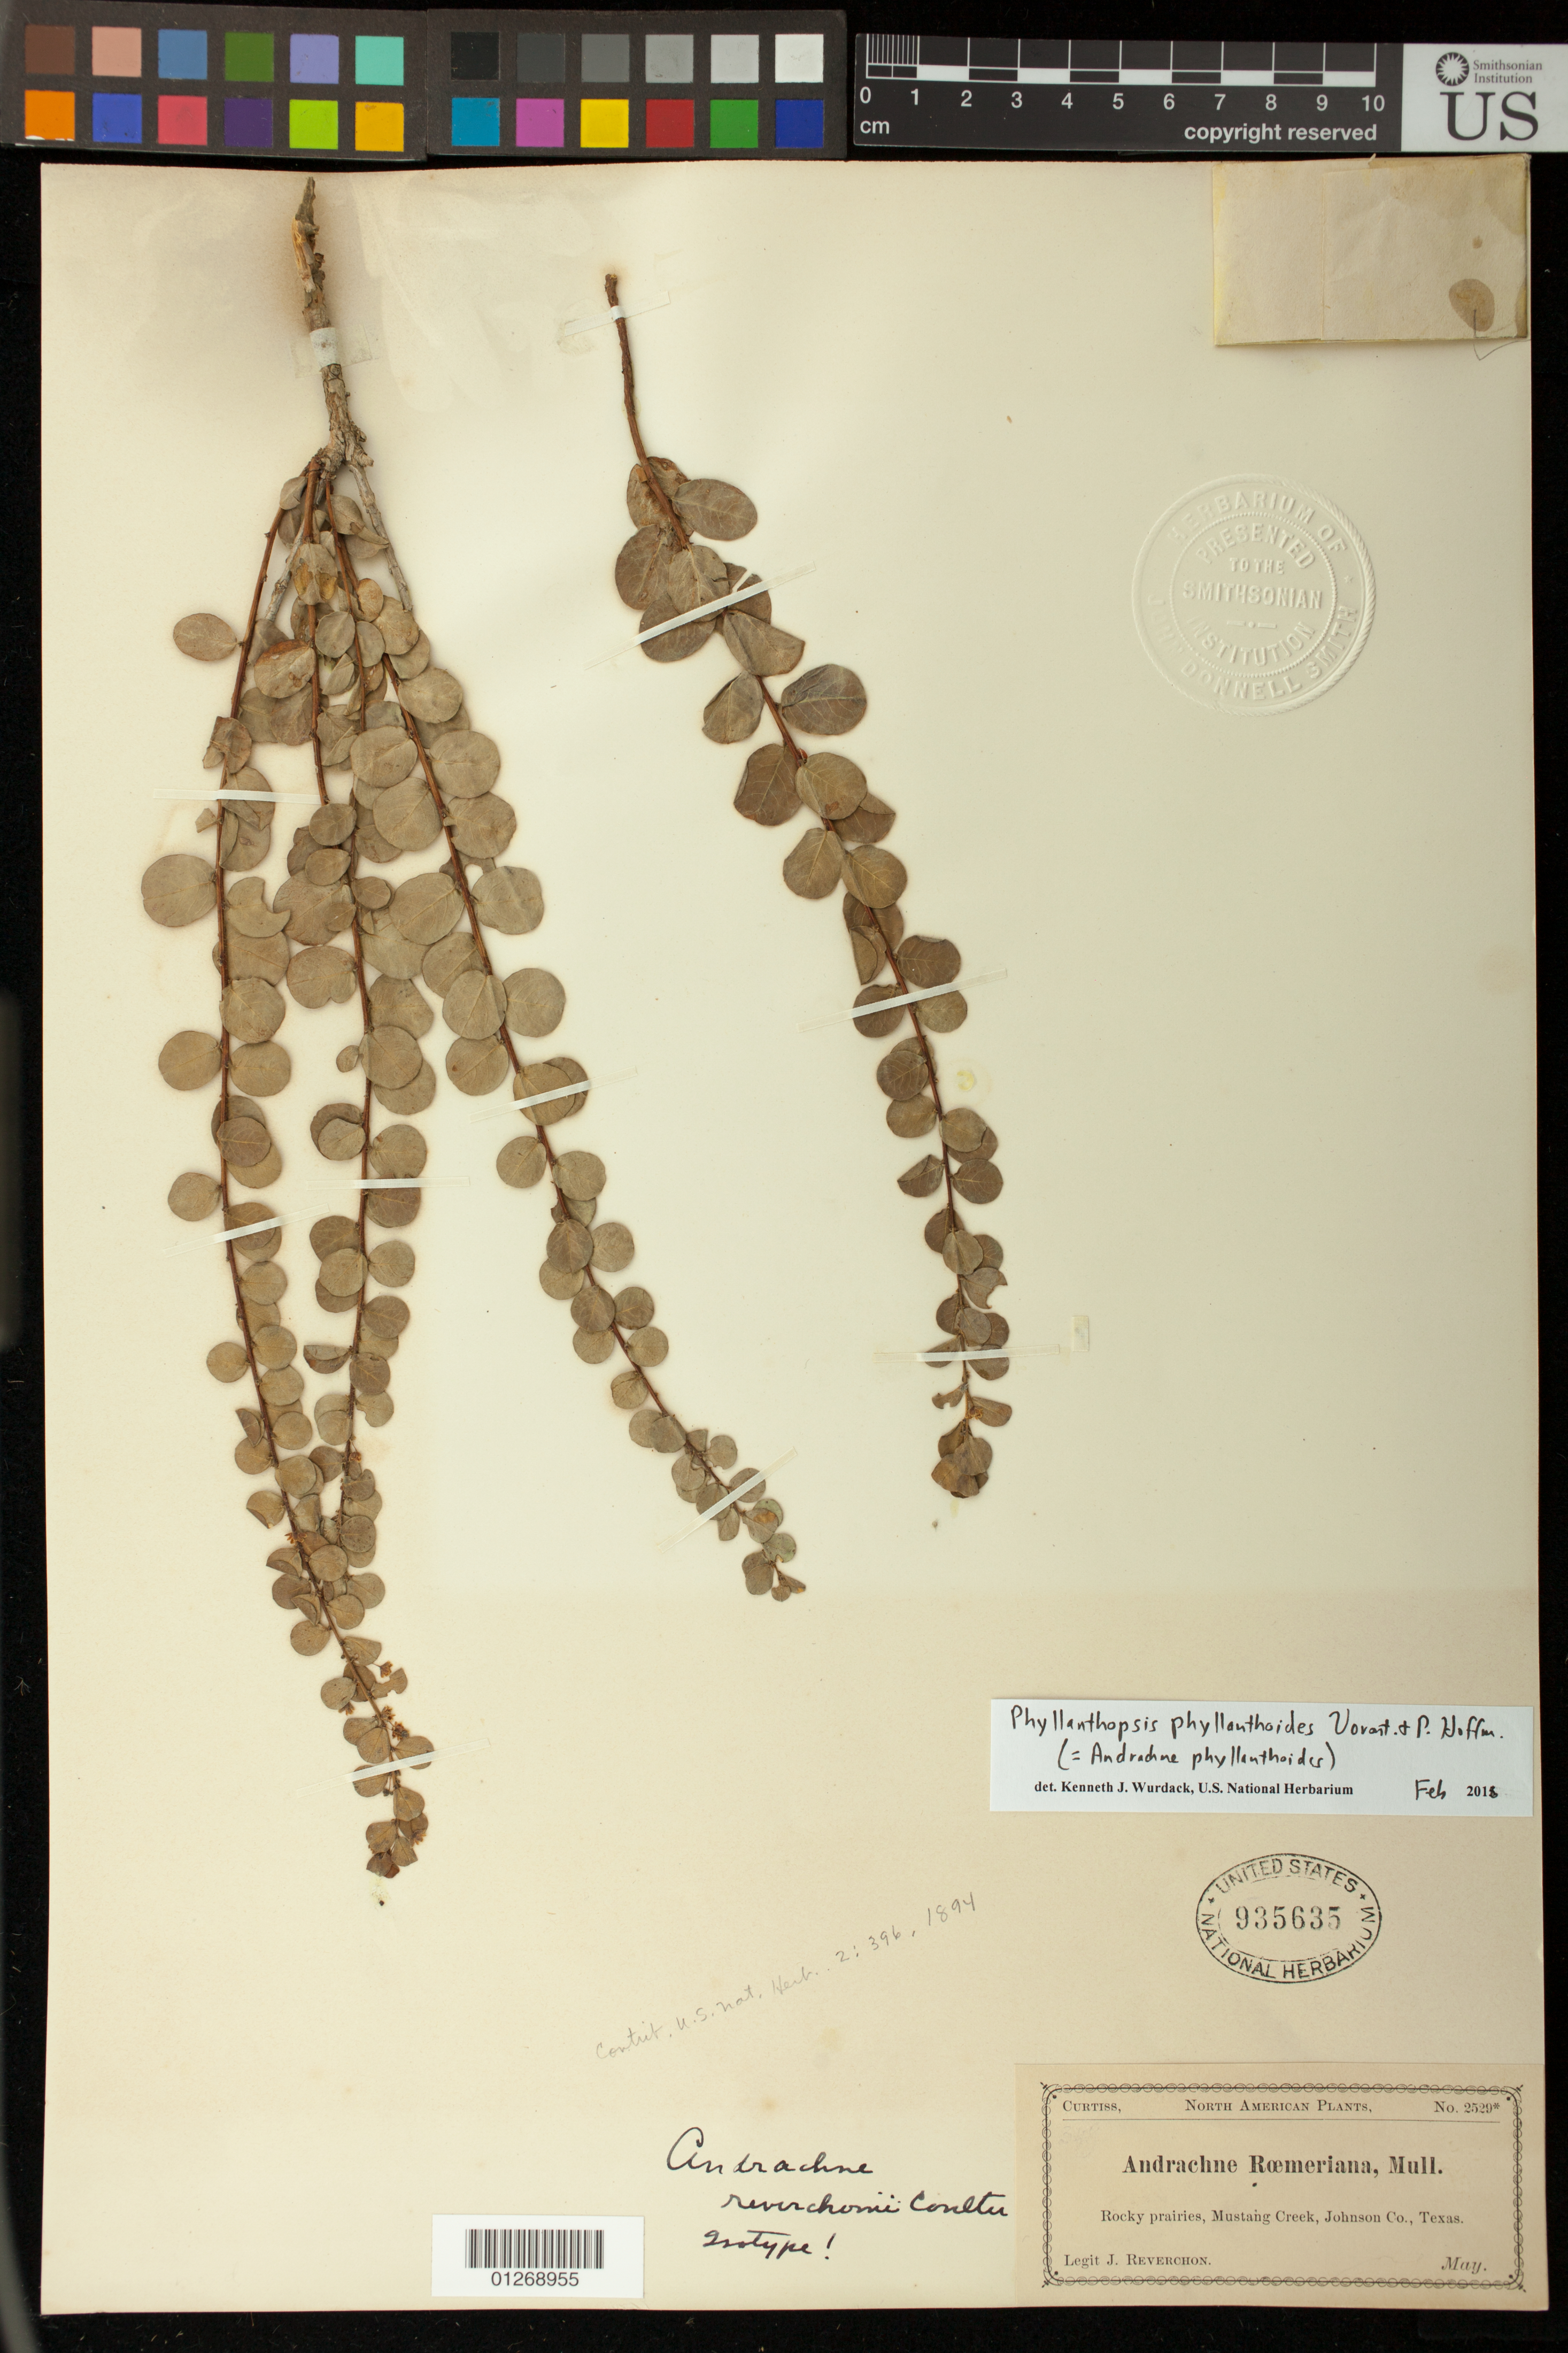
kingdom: Plantae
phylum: Tracheophyta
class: Magnoliopsida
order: Malpighiales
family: Phyllanthaceae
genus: Andrachne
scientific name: Andrachne reverchonii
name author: J.M. Coult.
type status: Type Collection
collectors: J. Reverchon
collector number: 2529 *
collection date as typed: May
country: United States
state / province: Texas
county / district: Johnson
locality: Rocky prairies, Mustang Creek, Johnson Co.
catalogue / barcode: US 935635